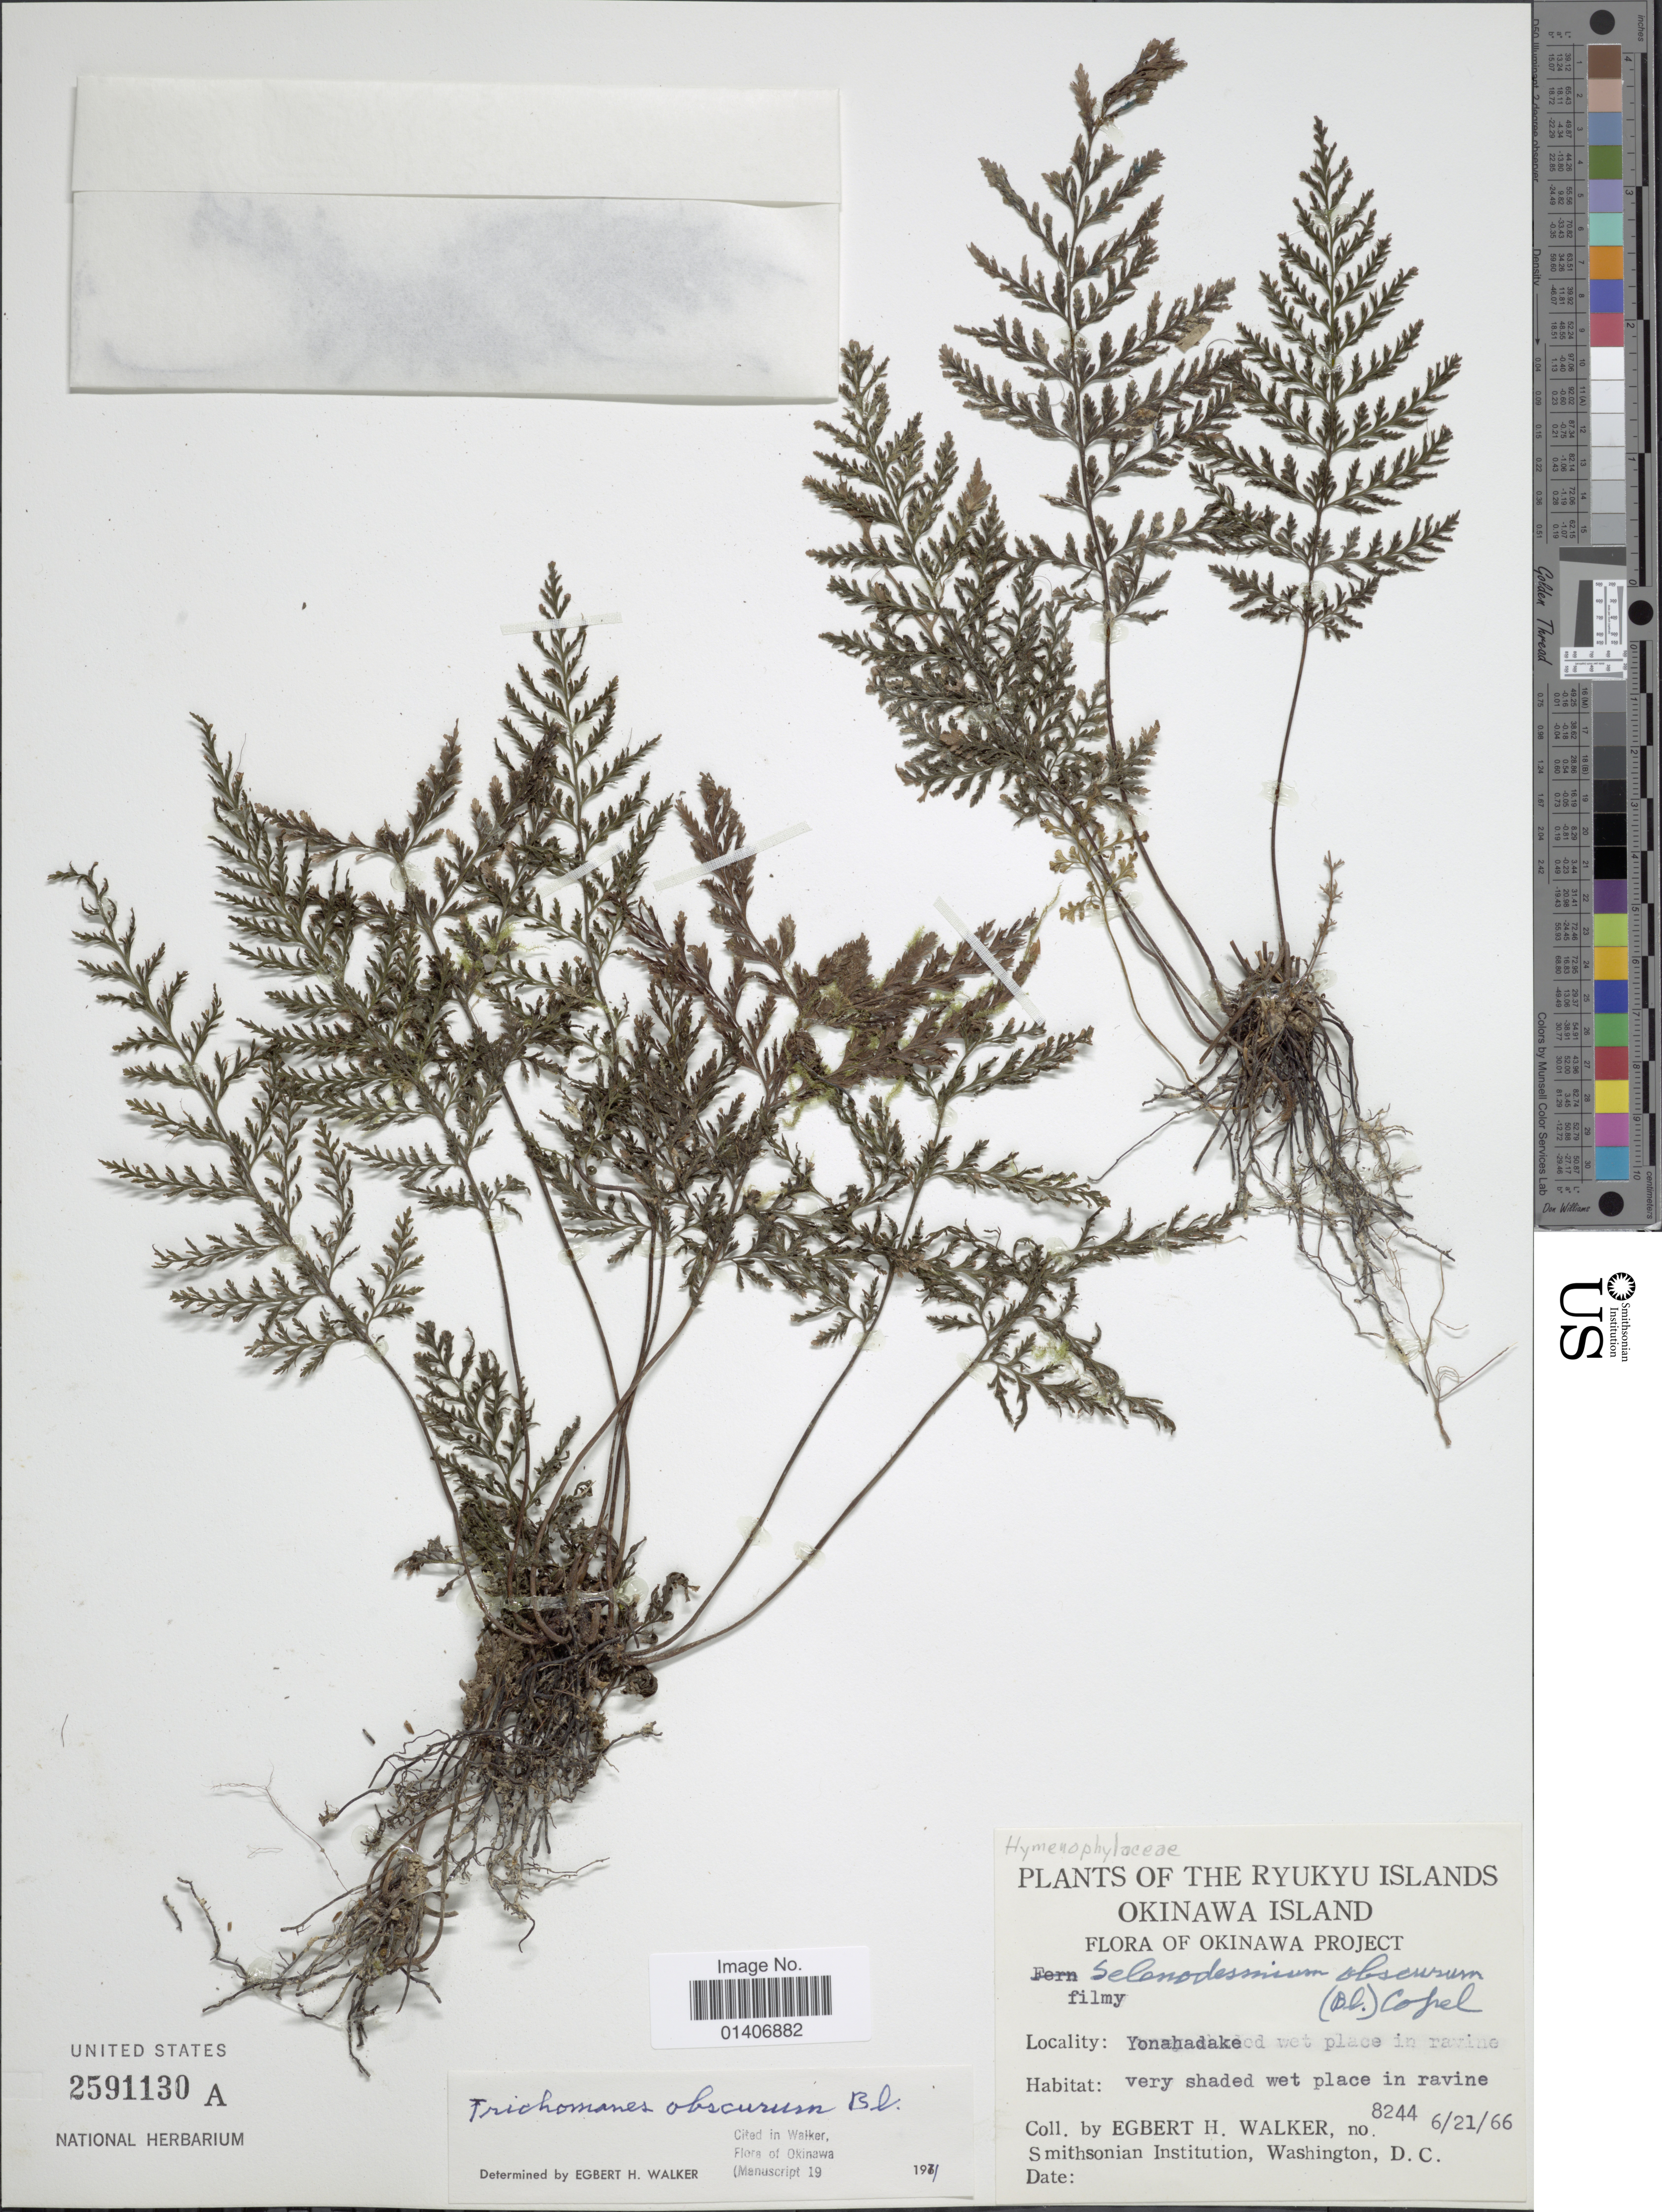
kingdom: Plantae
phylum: Tracheophyta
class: Polypodiopsida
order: Hymenophyllales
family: Hymenophyllaceae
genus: Abrodictyum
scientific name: Abrodictyum obscurum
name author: (Blume) Ebihara & K. Iwats.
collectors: E. H. Walker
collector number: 8244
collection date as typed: Transcribed d/m/y: 21/6/66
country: Japan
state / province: Okinawa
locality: The Ryukyu Island, Okinawa Island, Yonahadake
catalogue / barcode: US 2591130A